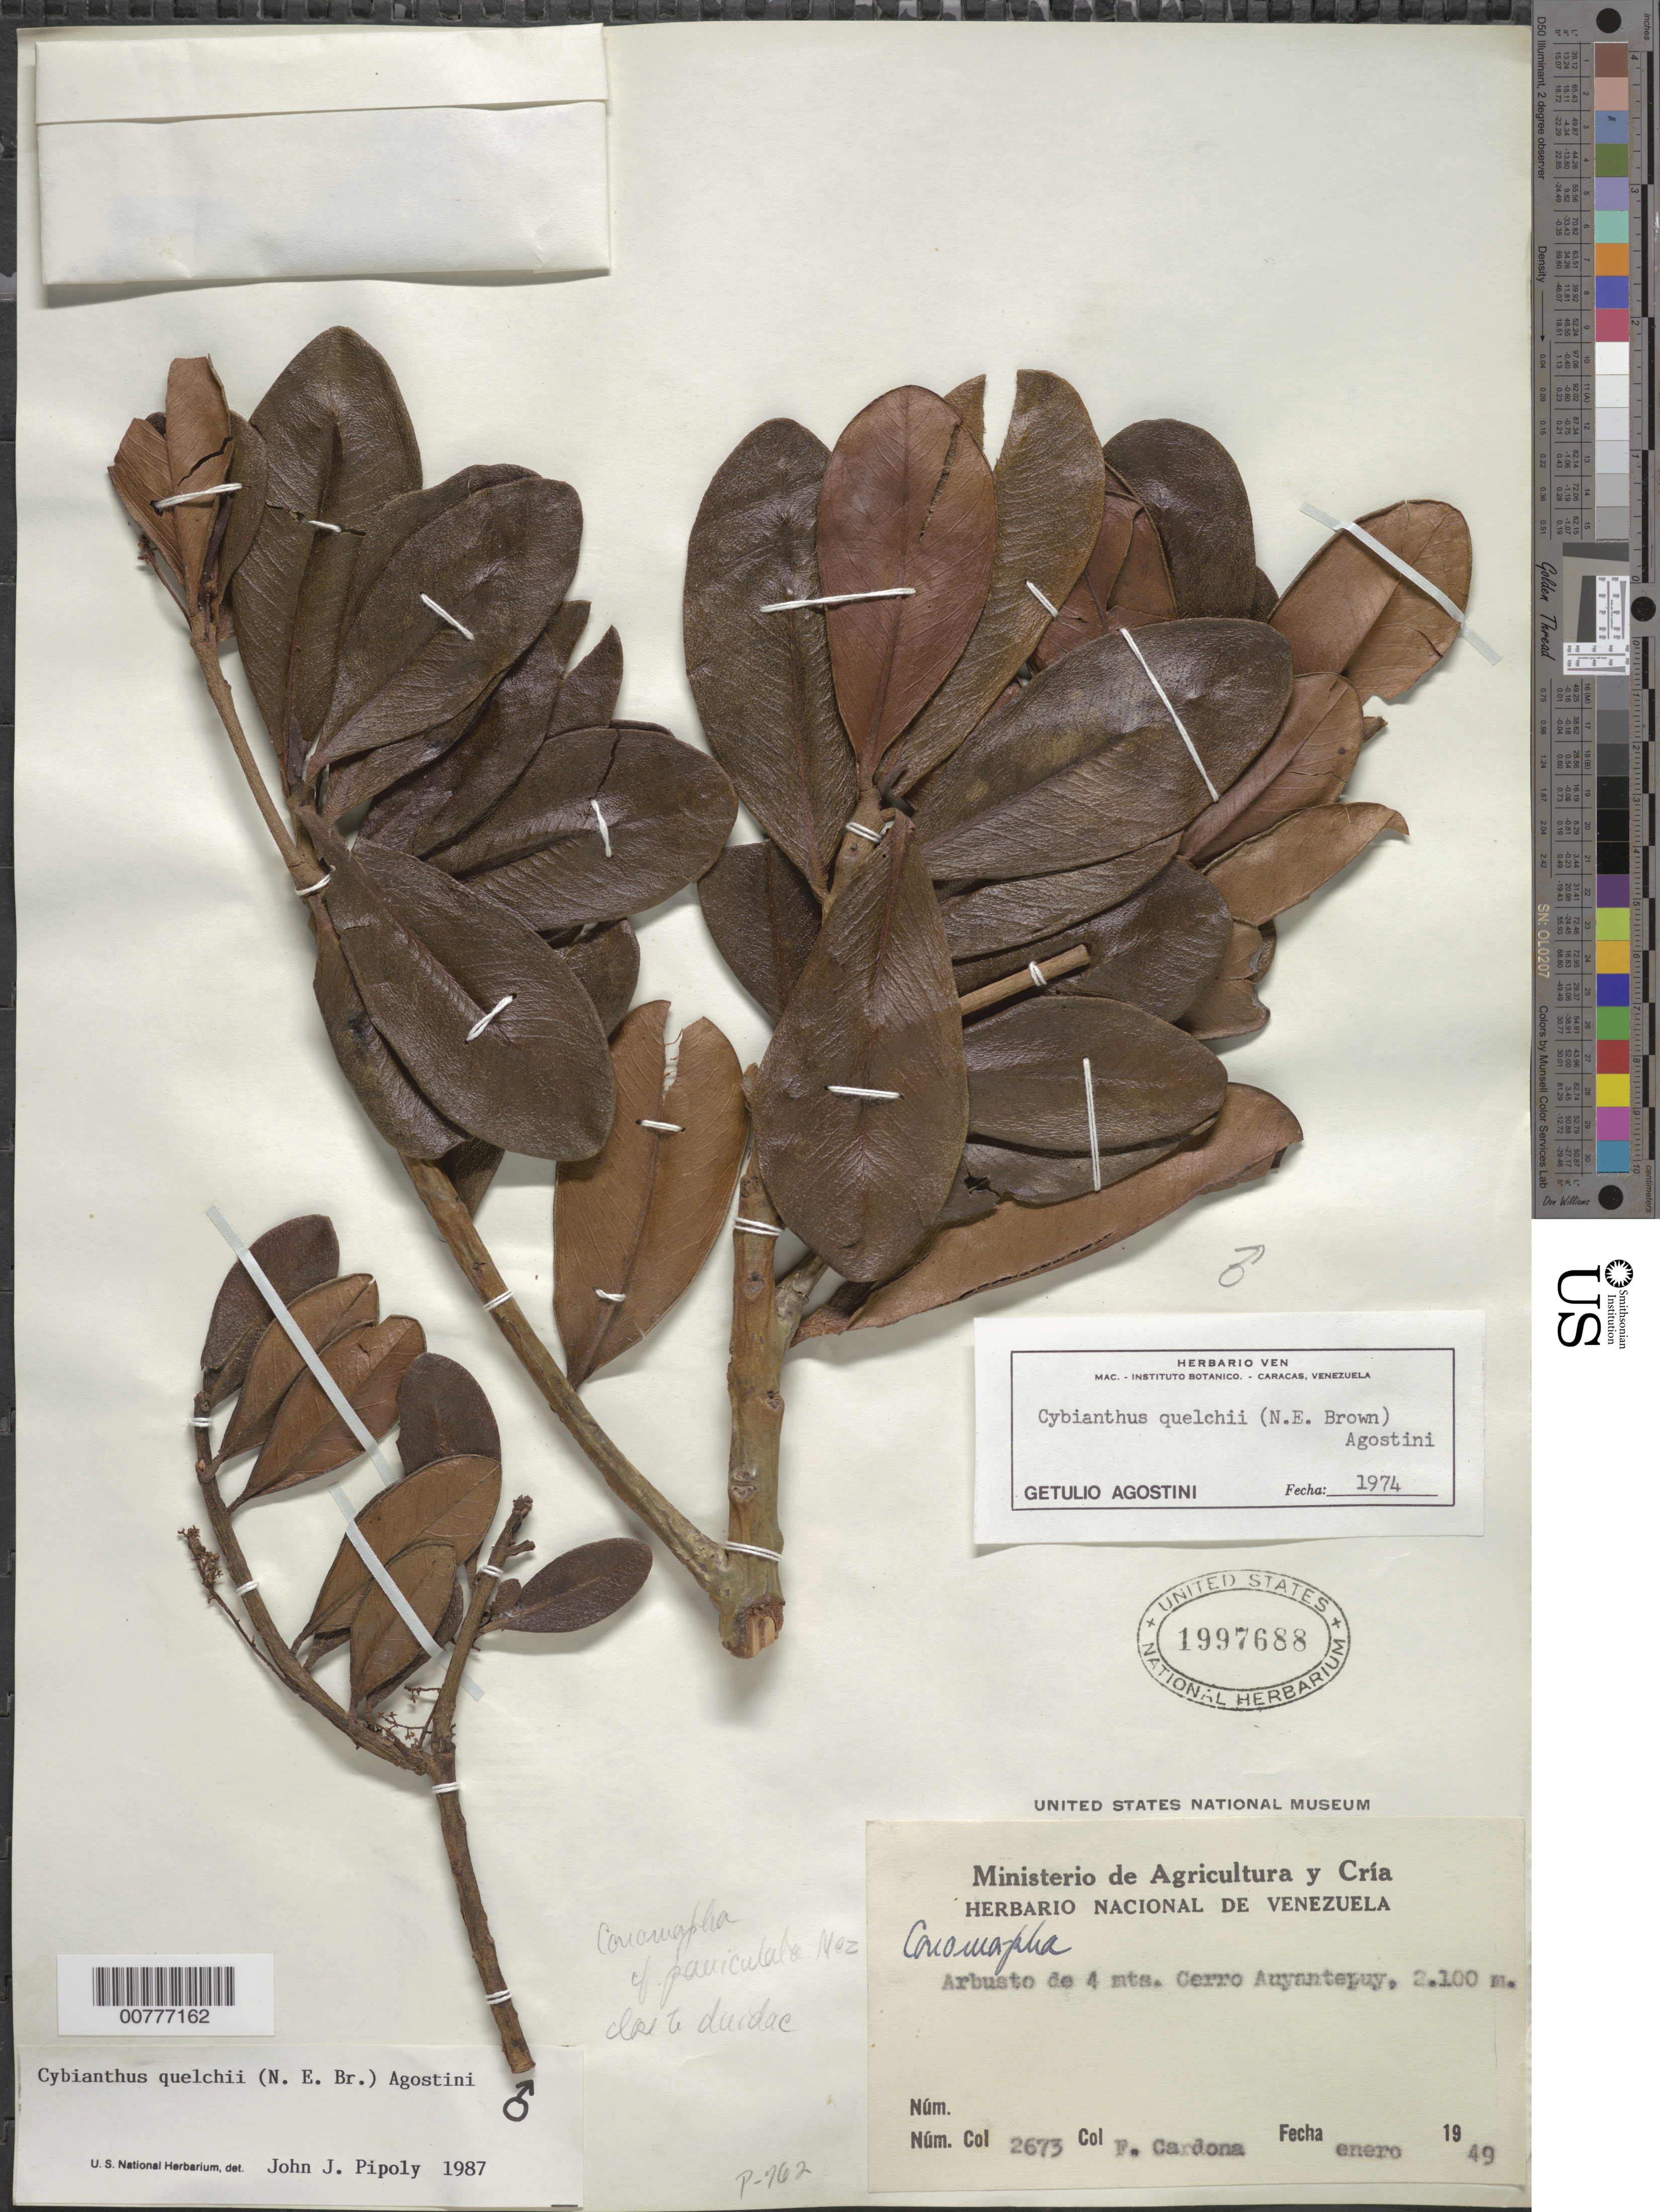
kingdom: Plantae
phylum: Tracheophyta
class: Magnoliopsida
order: Ericales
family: Primulaceae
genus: Cybianthus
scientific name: Cybianthus quelchii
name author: (N.E. Br.) G. Agostini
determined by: Pipoly, J. J., III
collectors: F. Cardona Puig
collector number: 2673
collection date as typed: Jan-49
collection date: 1949-01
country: Venezuela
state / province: Bolívar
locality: Cerro Auyantepuí, Alto Río Caroní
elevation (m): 2100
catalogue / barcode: US 1997688